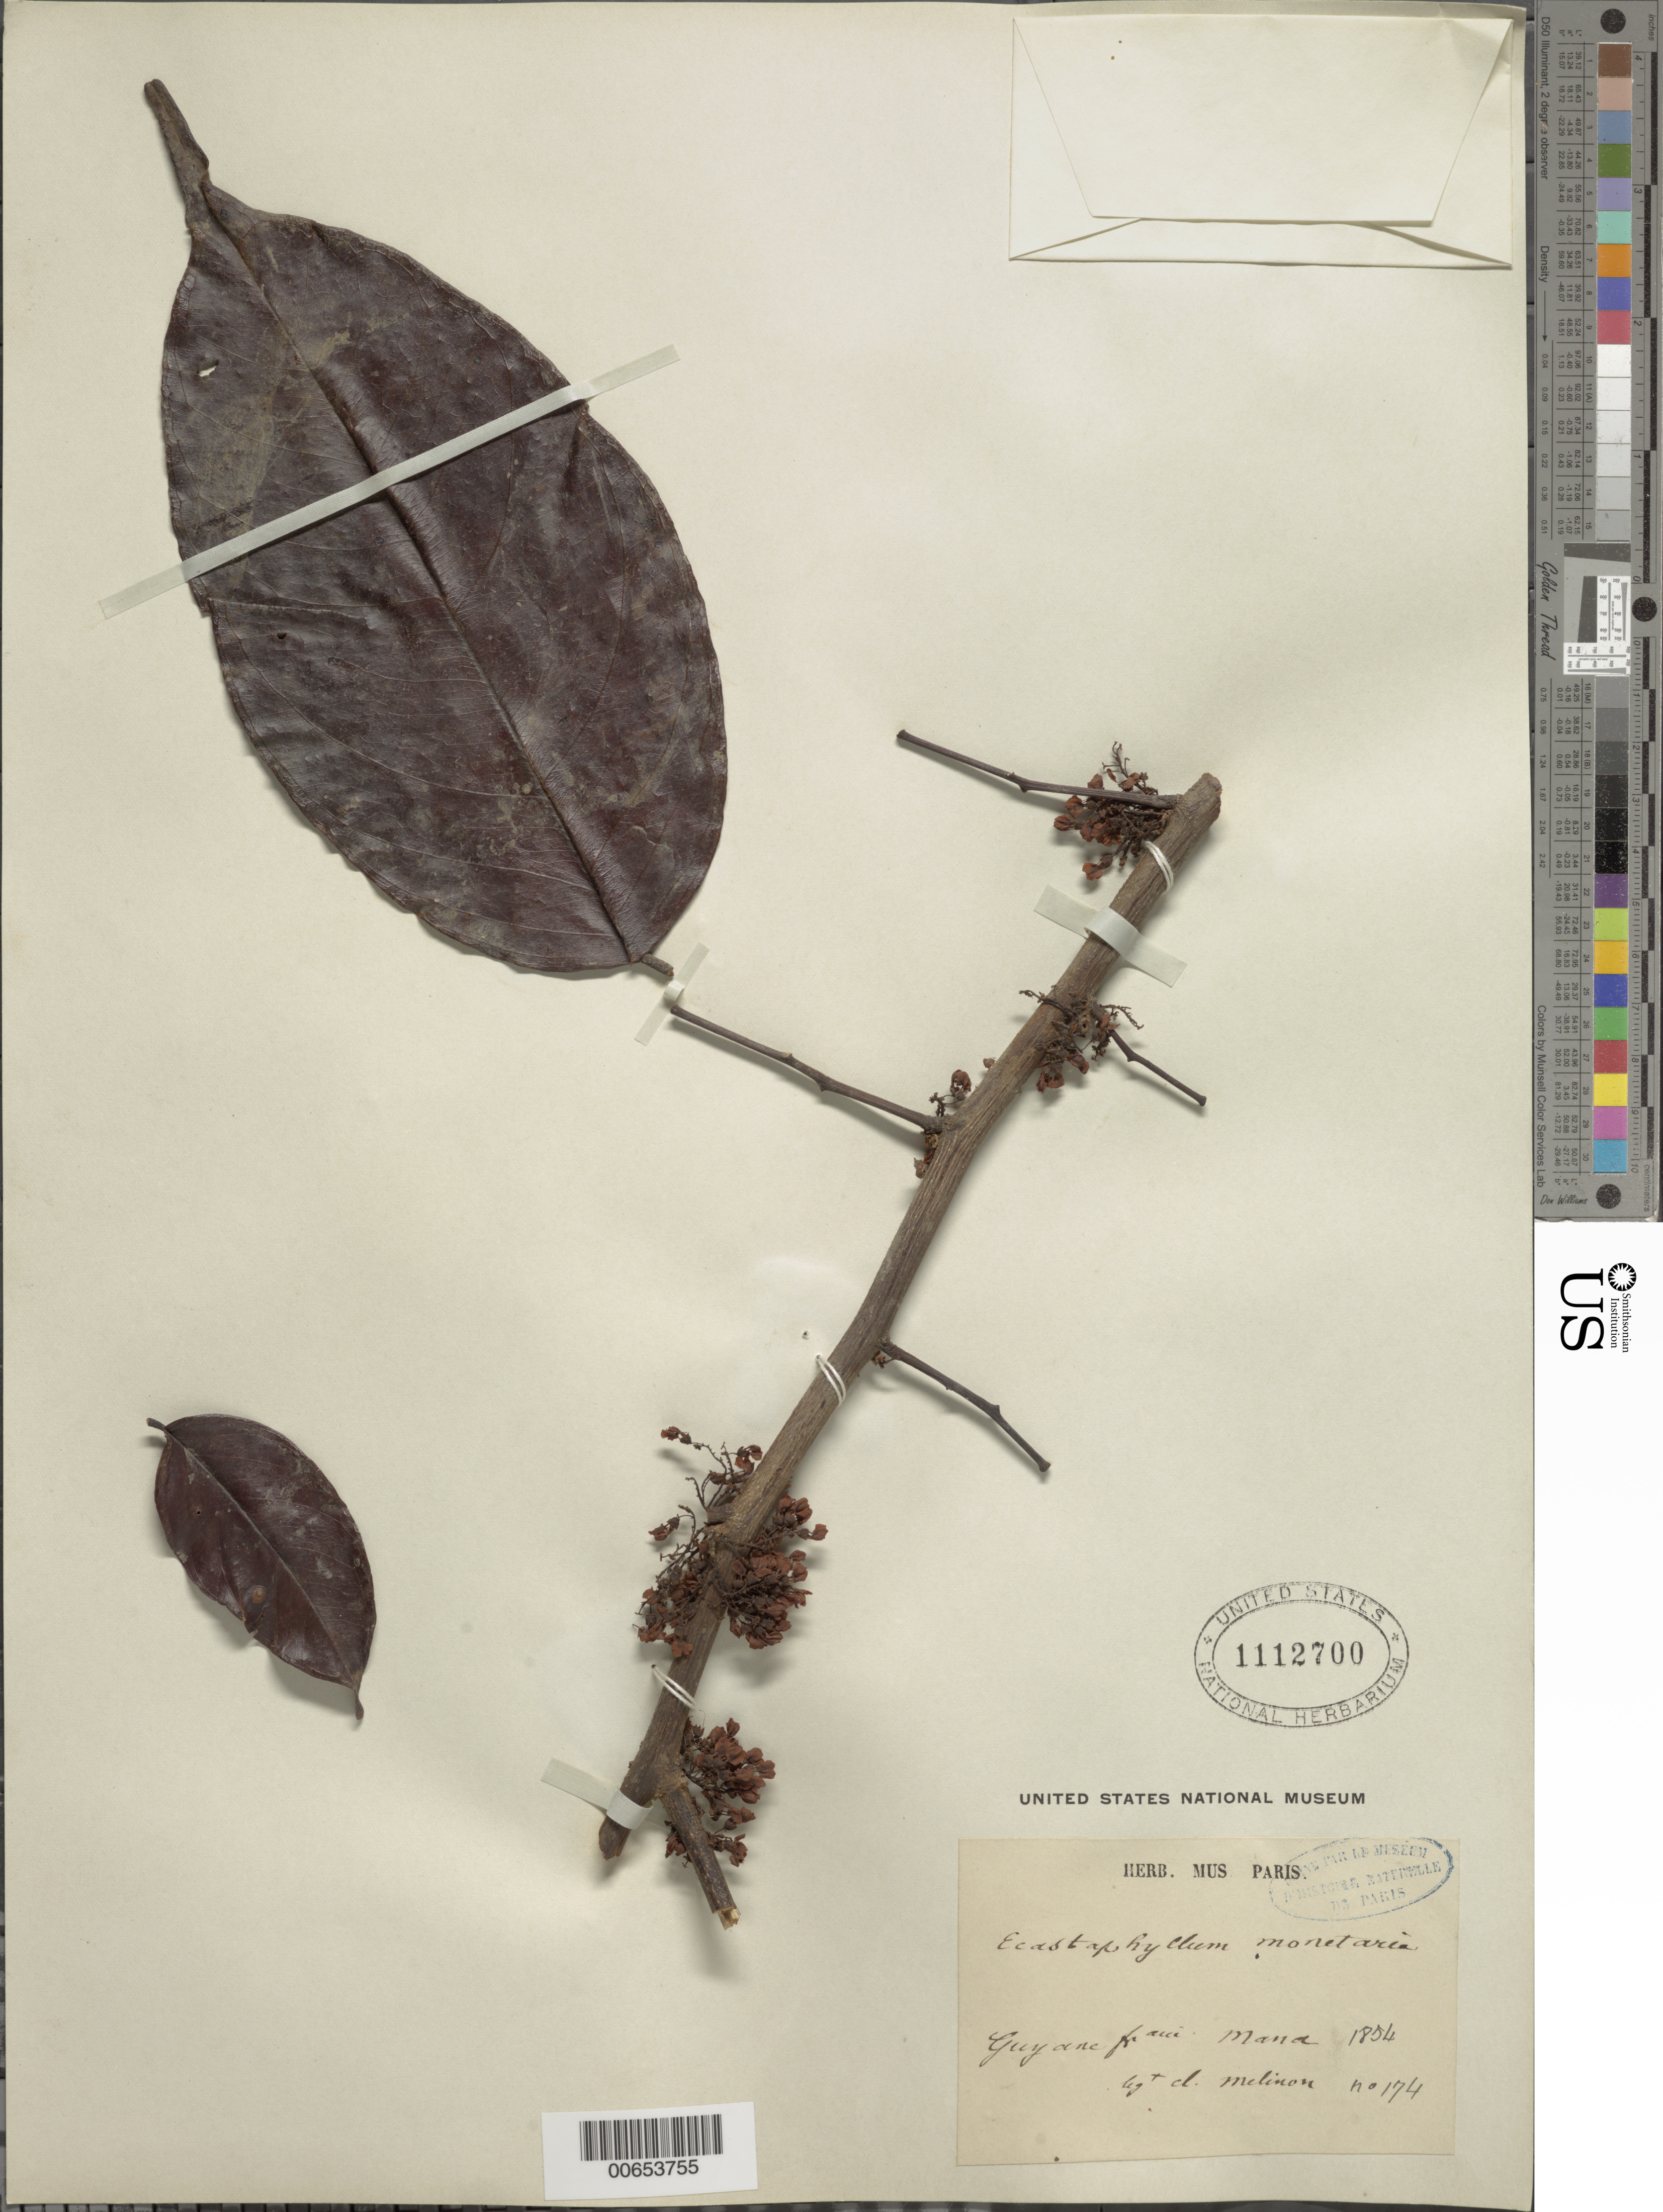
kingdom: Plantae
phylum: Tracheophyta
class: Magnoliopsida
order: Fabales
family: Fabaceae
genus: Dalbergia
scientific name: Dalbergia monetaria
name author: L. f.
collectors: E. Mélinon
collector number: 174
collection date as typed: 1854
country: French Guiana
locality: Mana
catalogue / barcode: US 1112700